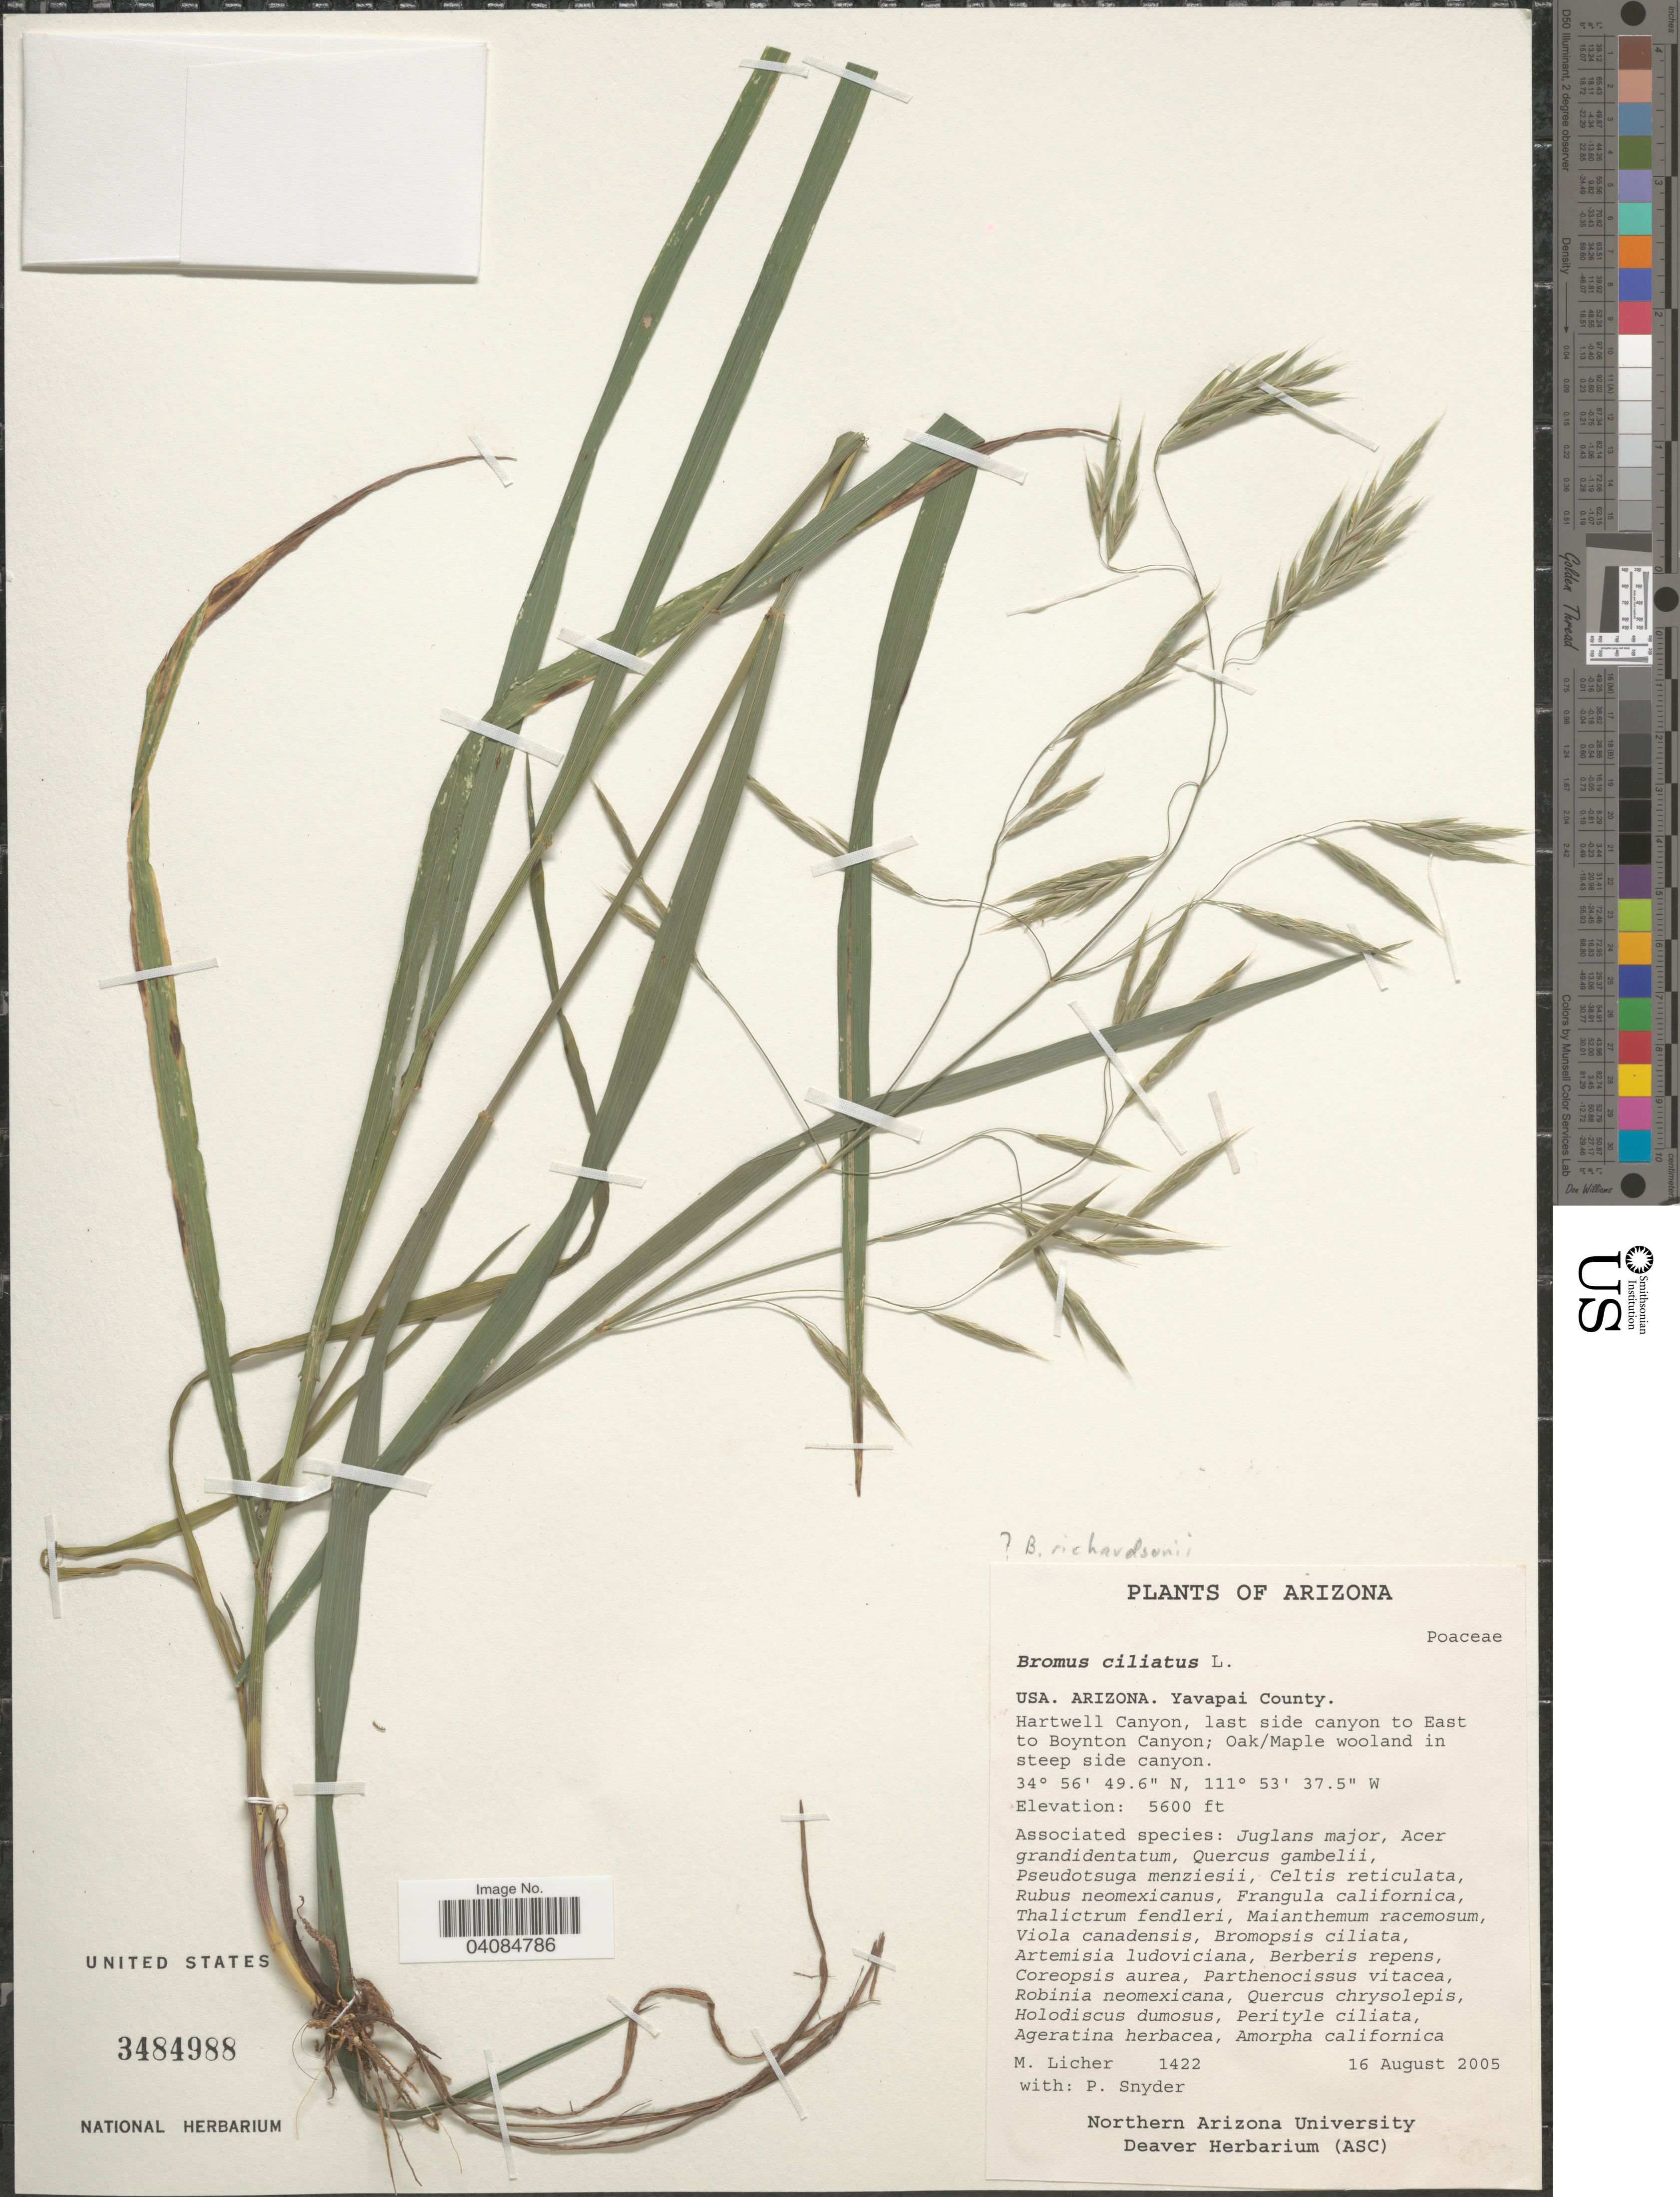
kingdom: Plantae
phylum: Tracheophyta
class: Liliopsida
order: Poales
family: Poaceae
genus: Bromus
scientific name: Bromus richardsonii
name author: Link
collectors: M. Licher & P. Snyder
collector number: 1422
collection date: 2005-08-16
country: United States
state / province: Arizona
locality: Yavapai County. Hartwell Canyon, last side canyon to East to Boynton Canyon; Oak/Maple wooland in steep side canyon.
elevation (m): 1707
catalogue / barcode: US 3484988